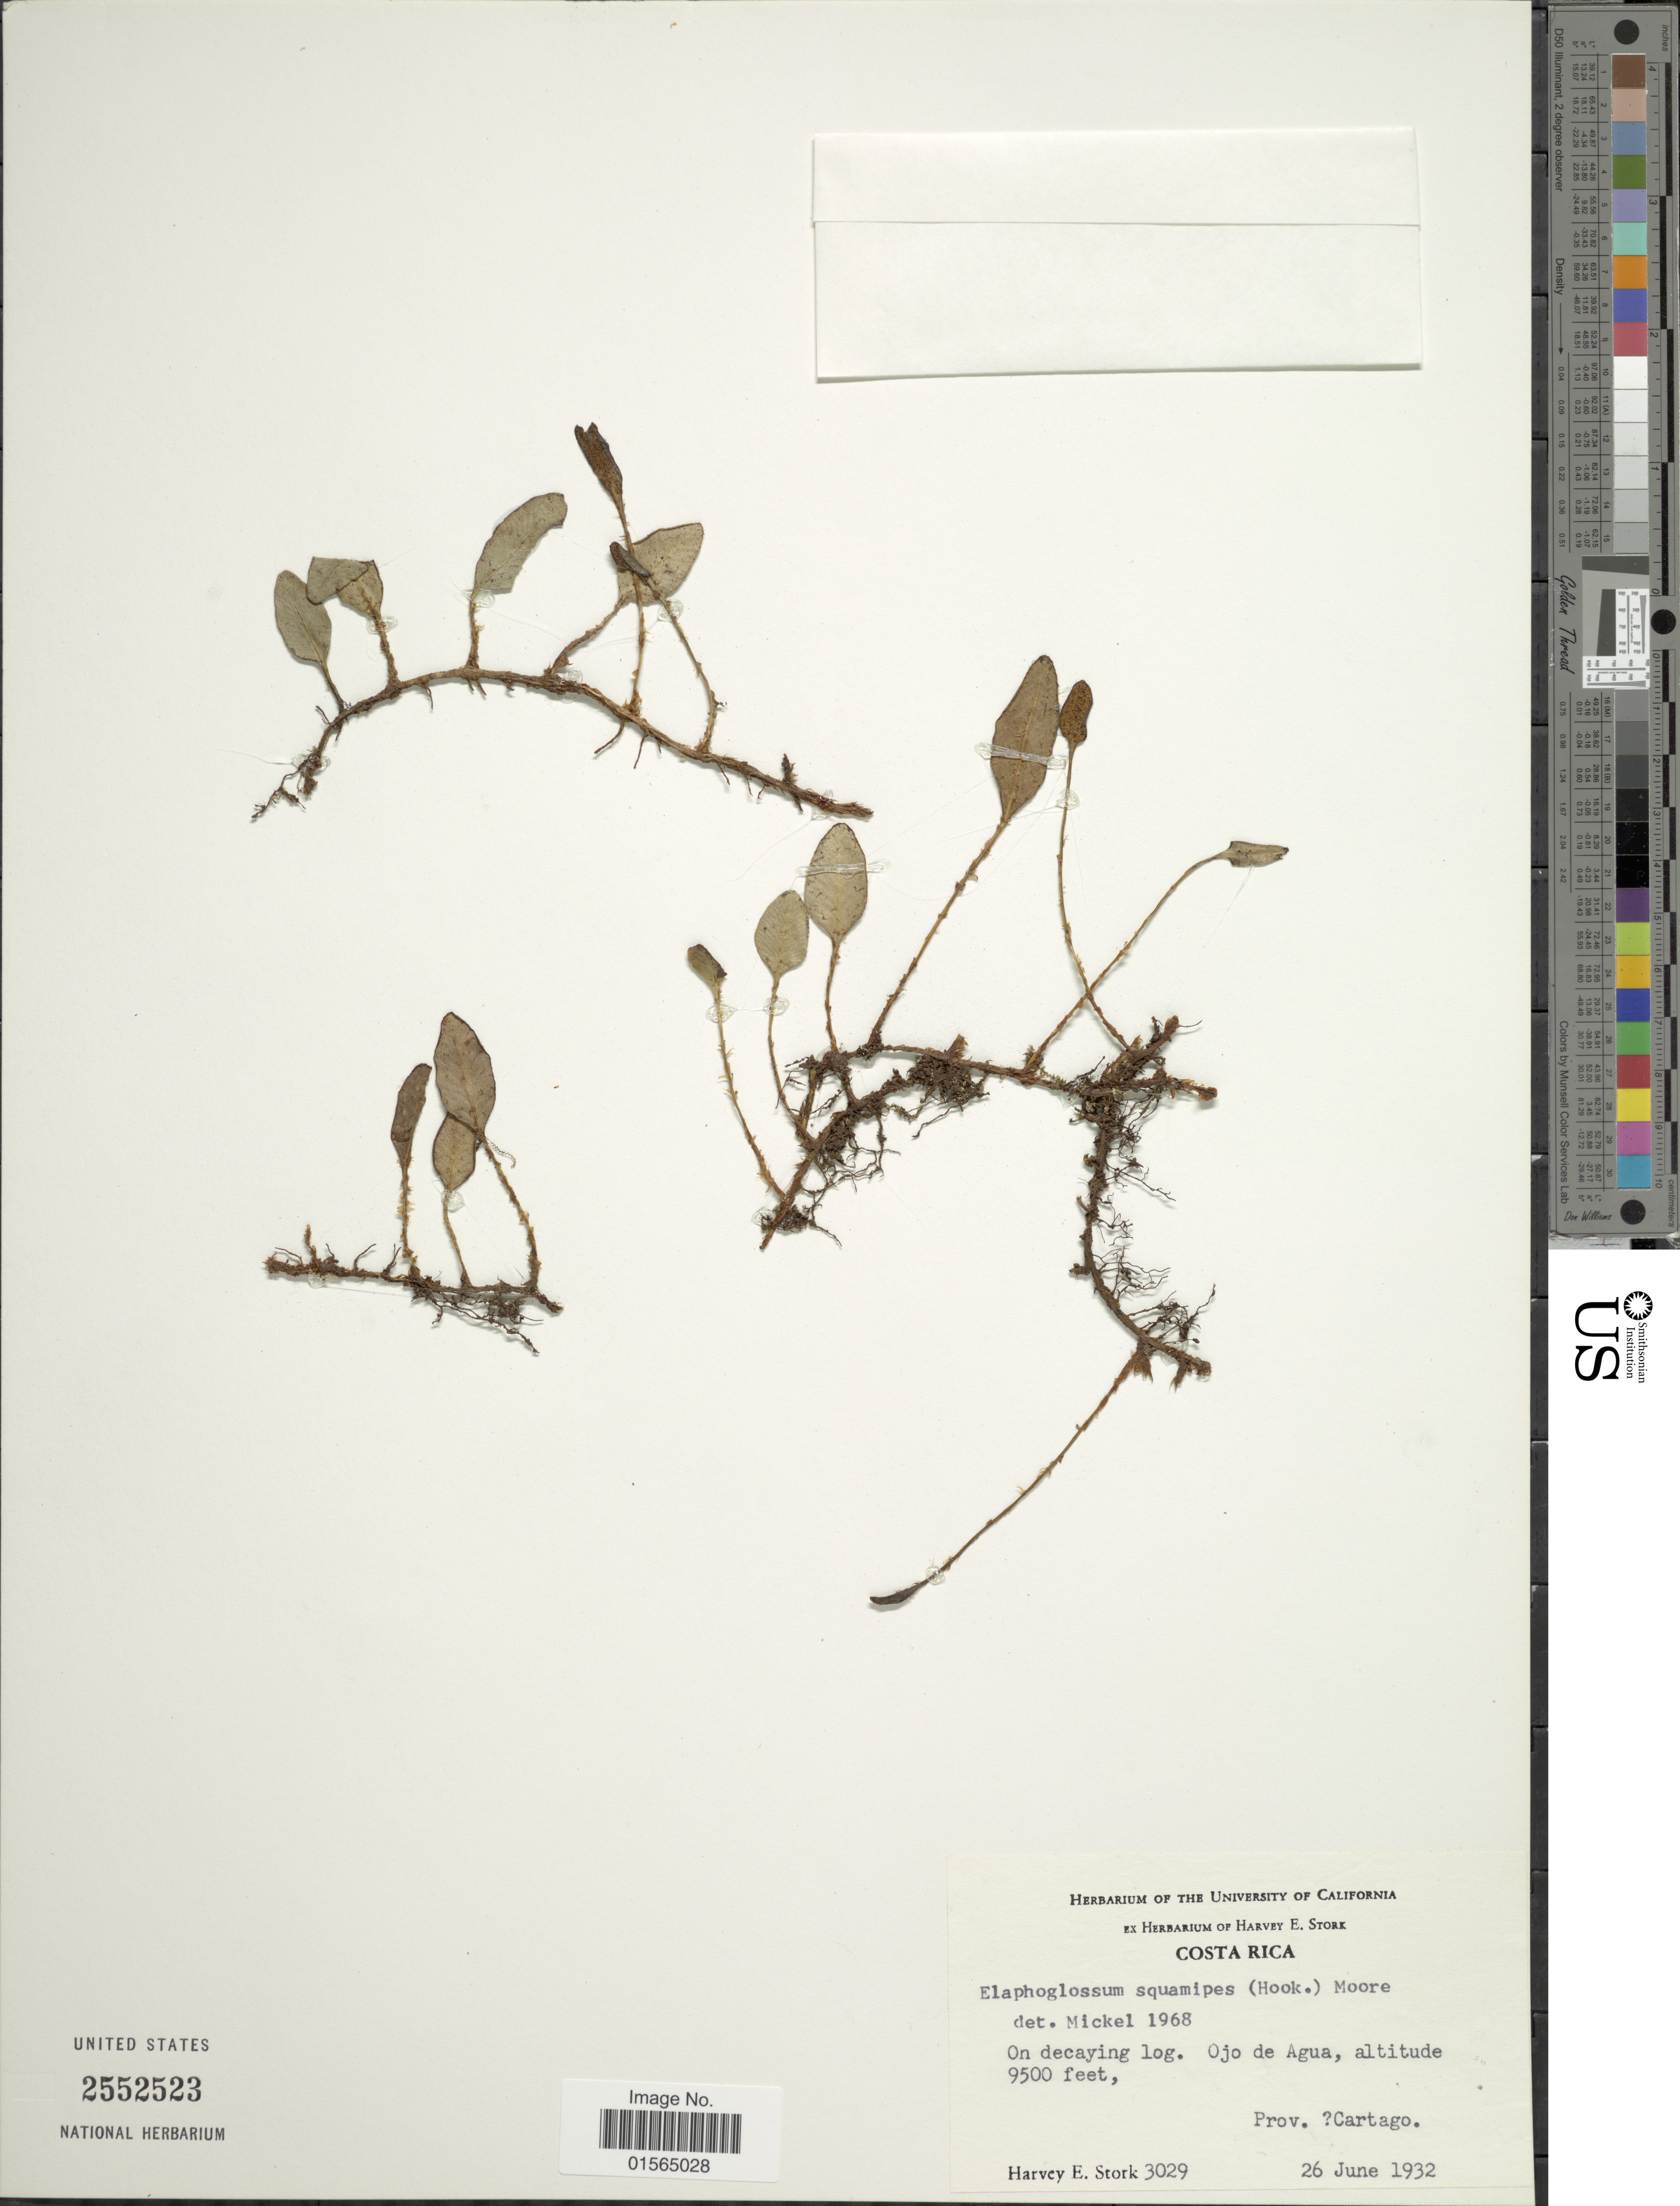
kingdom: Plantae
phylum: Tracheophyta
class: Polypodiopsida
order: Polypodiales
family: Dryopteridaceae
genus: Elaphoglossum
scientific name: Elaphoglossum squamipes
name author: (Hook.) T. Moore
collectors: H. E. Stork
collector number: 3029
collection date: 1932-06-26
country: Costa Rica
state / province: Cartago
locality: On decaying log. Ojo de Agua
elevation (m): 2896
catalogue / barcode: US 2552523